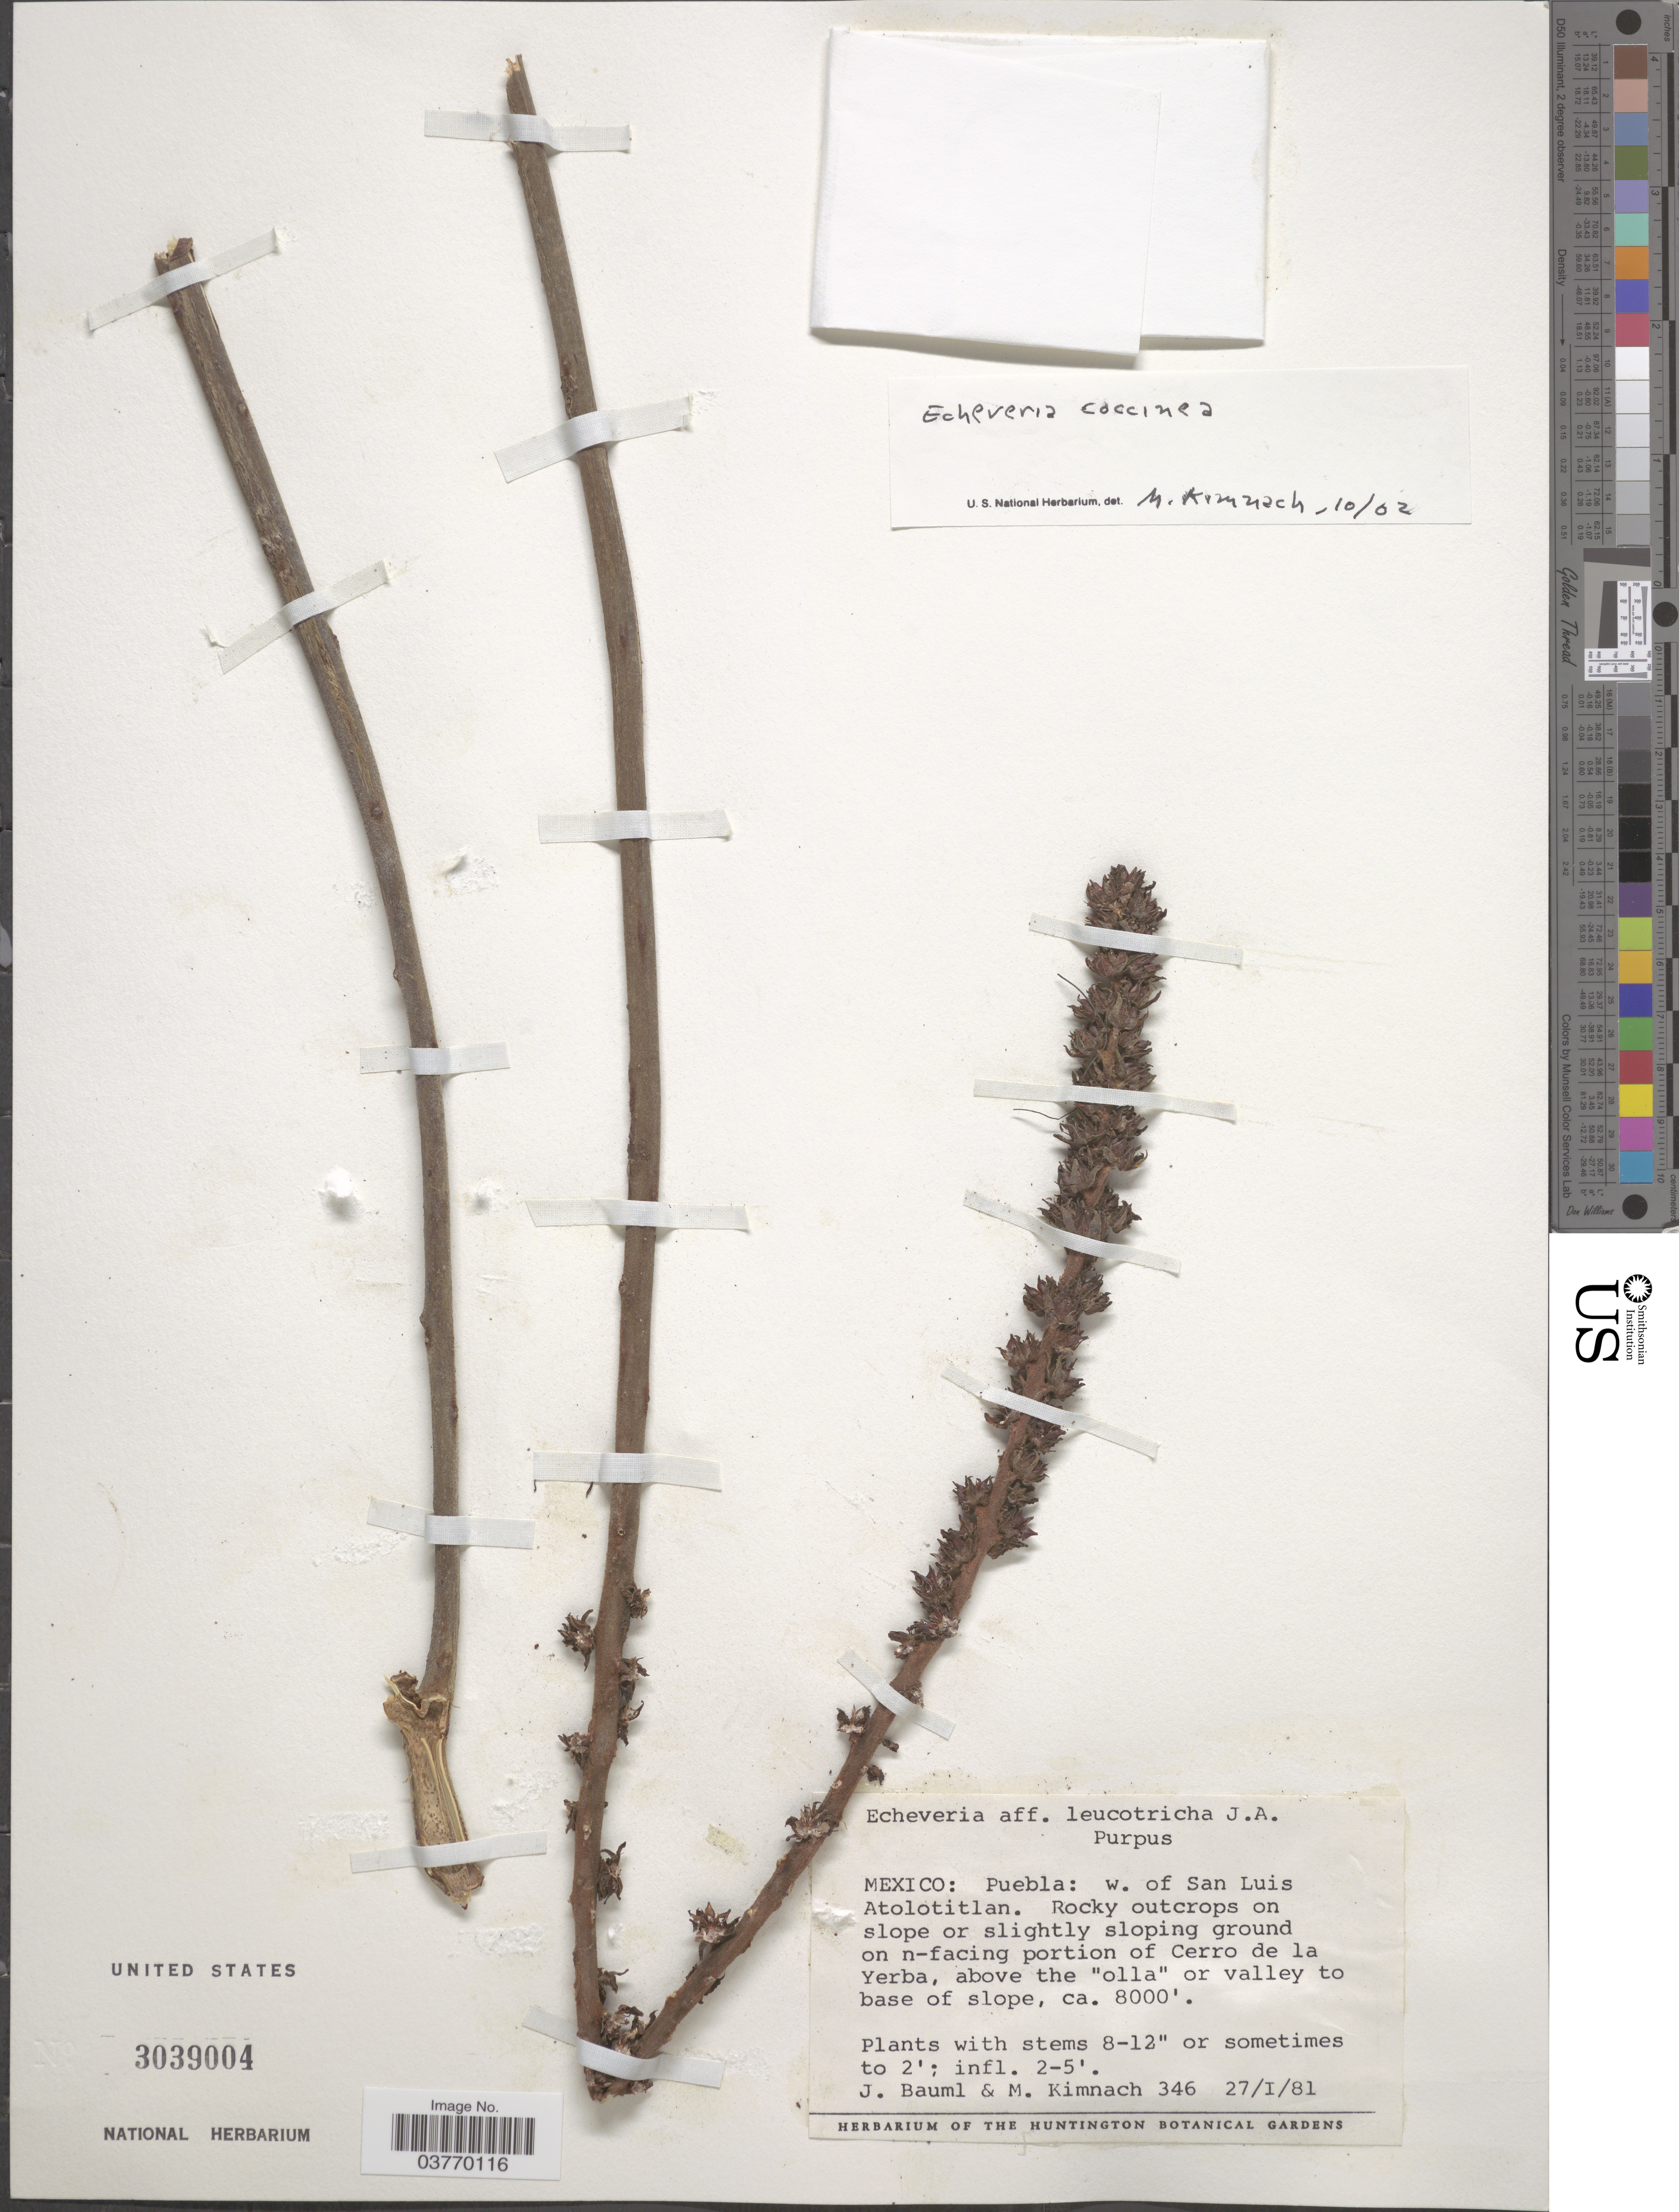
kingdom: Plantae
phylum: Tracheophyta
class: Magnoliopsida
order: Saxifragales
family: Crassulaceae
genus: Echeveria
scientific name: Echeveria coccinea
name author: (Cav.) DC.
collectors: J. Bauml & M. W. Kimnach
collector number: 346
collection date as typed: Transcribed d/m/y: 27/1/81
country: Mexico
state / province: Puebla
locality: W. of San Luis Atolotitlan. Rocky outcrops on slope or slightly sloping ground on n-facing portion of Cerro de la Yerba, above the "olla"or valley to base of slope.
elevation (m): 2438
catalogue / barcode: US 3039004